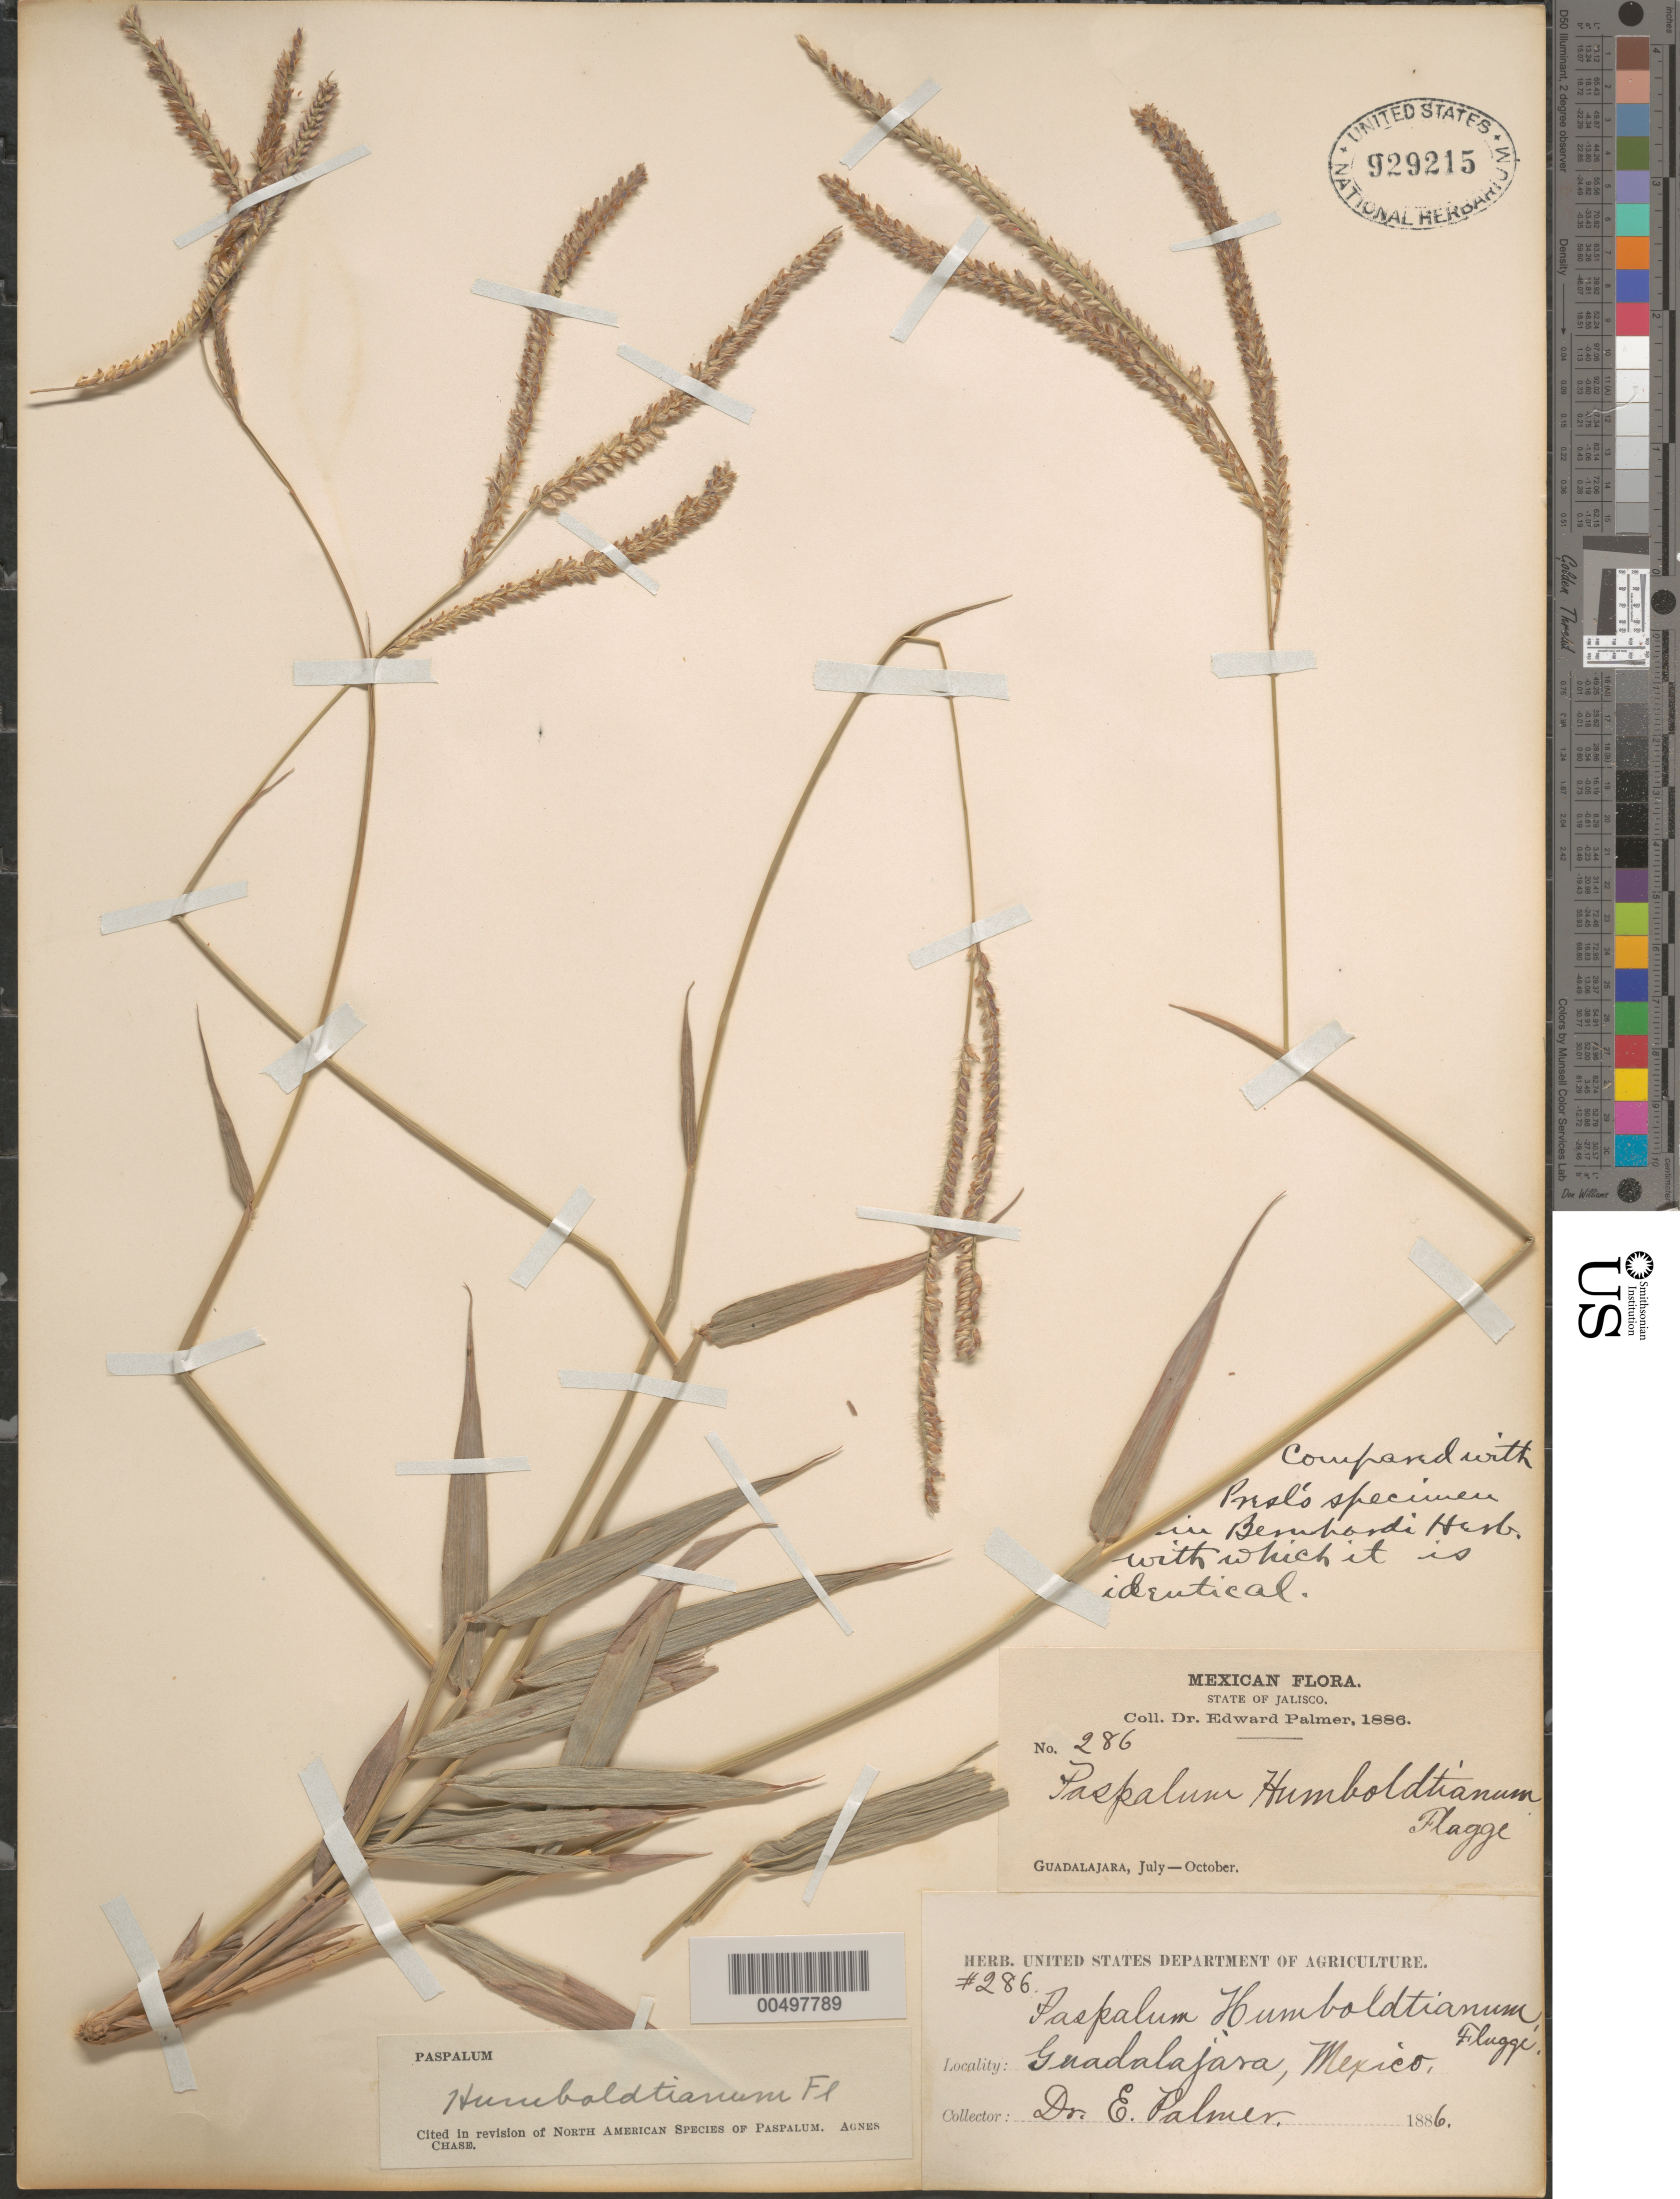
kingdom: Plantae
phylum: Tracheophyta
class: Liliopsida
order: Poales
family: Poaceae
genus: Paspalum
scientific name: Paspalum humboldtianum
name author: Flüggé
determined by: Chase, [M.] Agnes, (US)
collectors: E. Palmer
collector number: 286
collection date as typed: Jul 1886 to Oct 1886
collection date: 1886-07/1886-10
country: Mexico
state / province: Jalisco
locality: Guadalajara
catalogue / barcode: US 929215